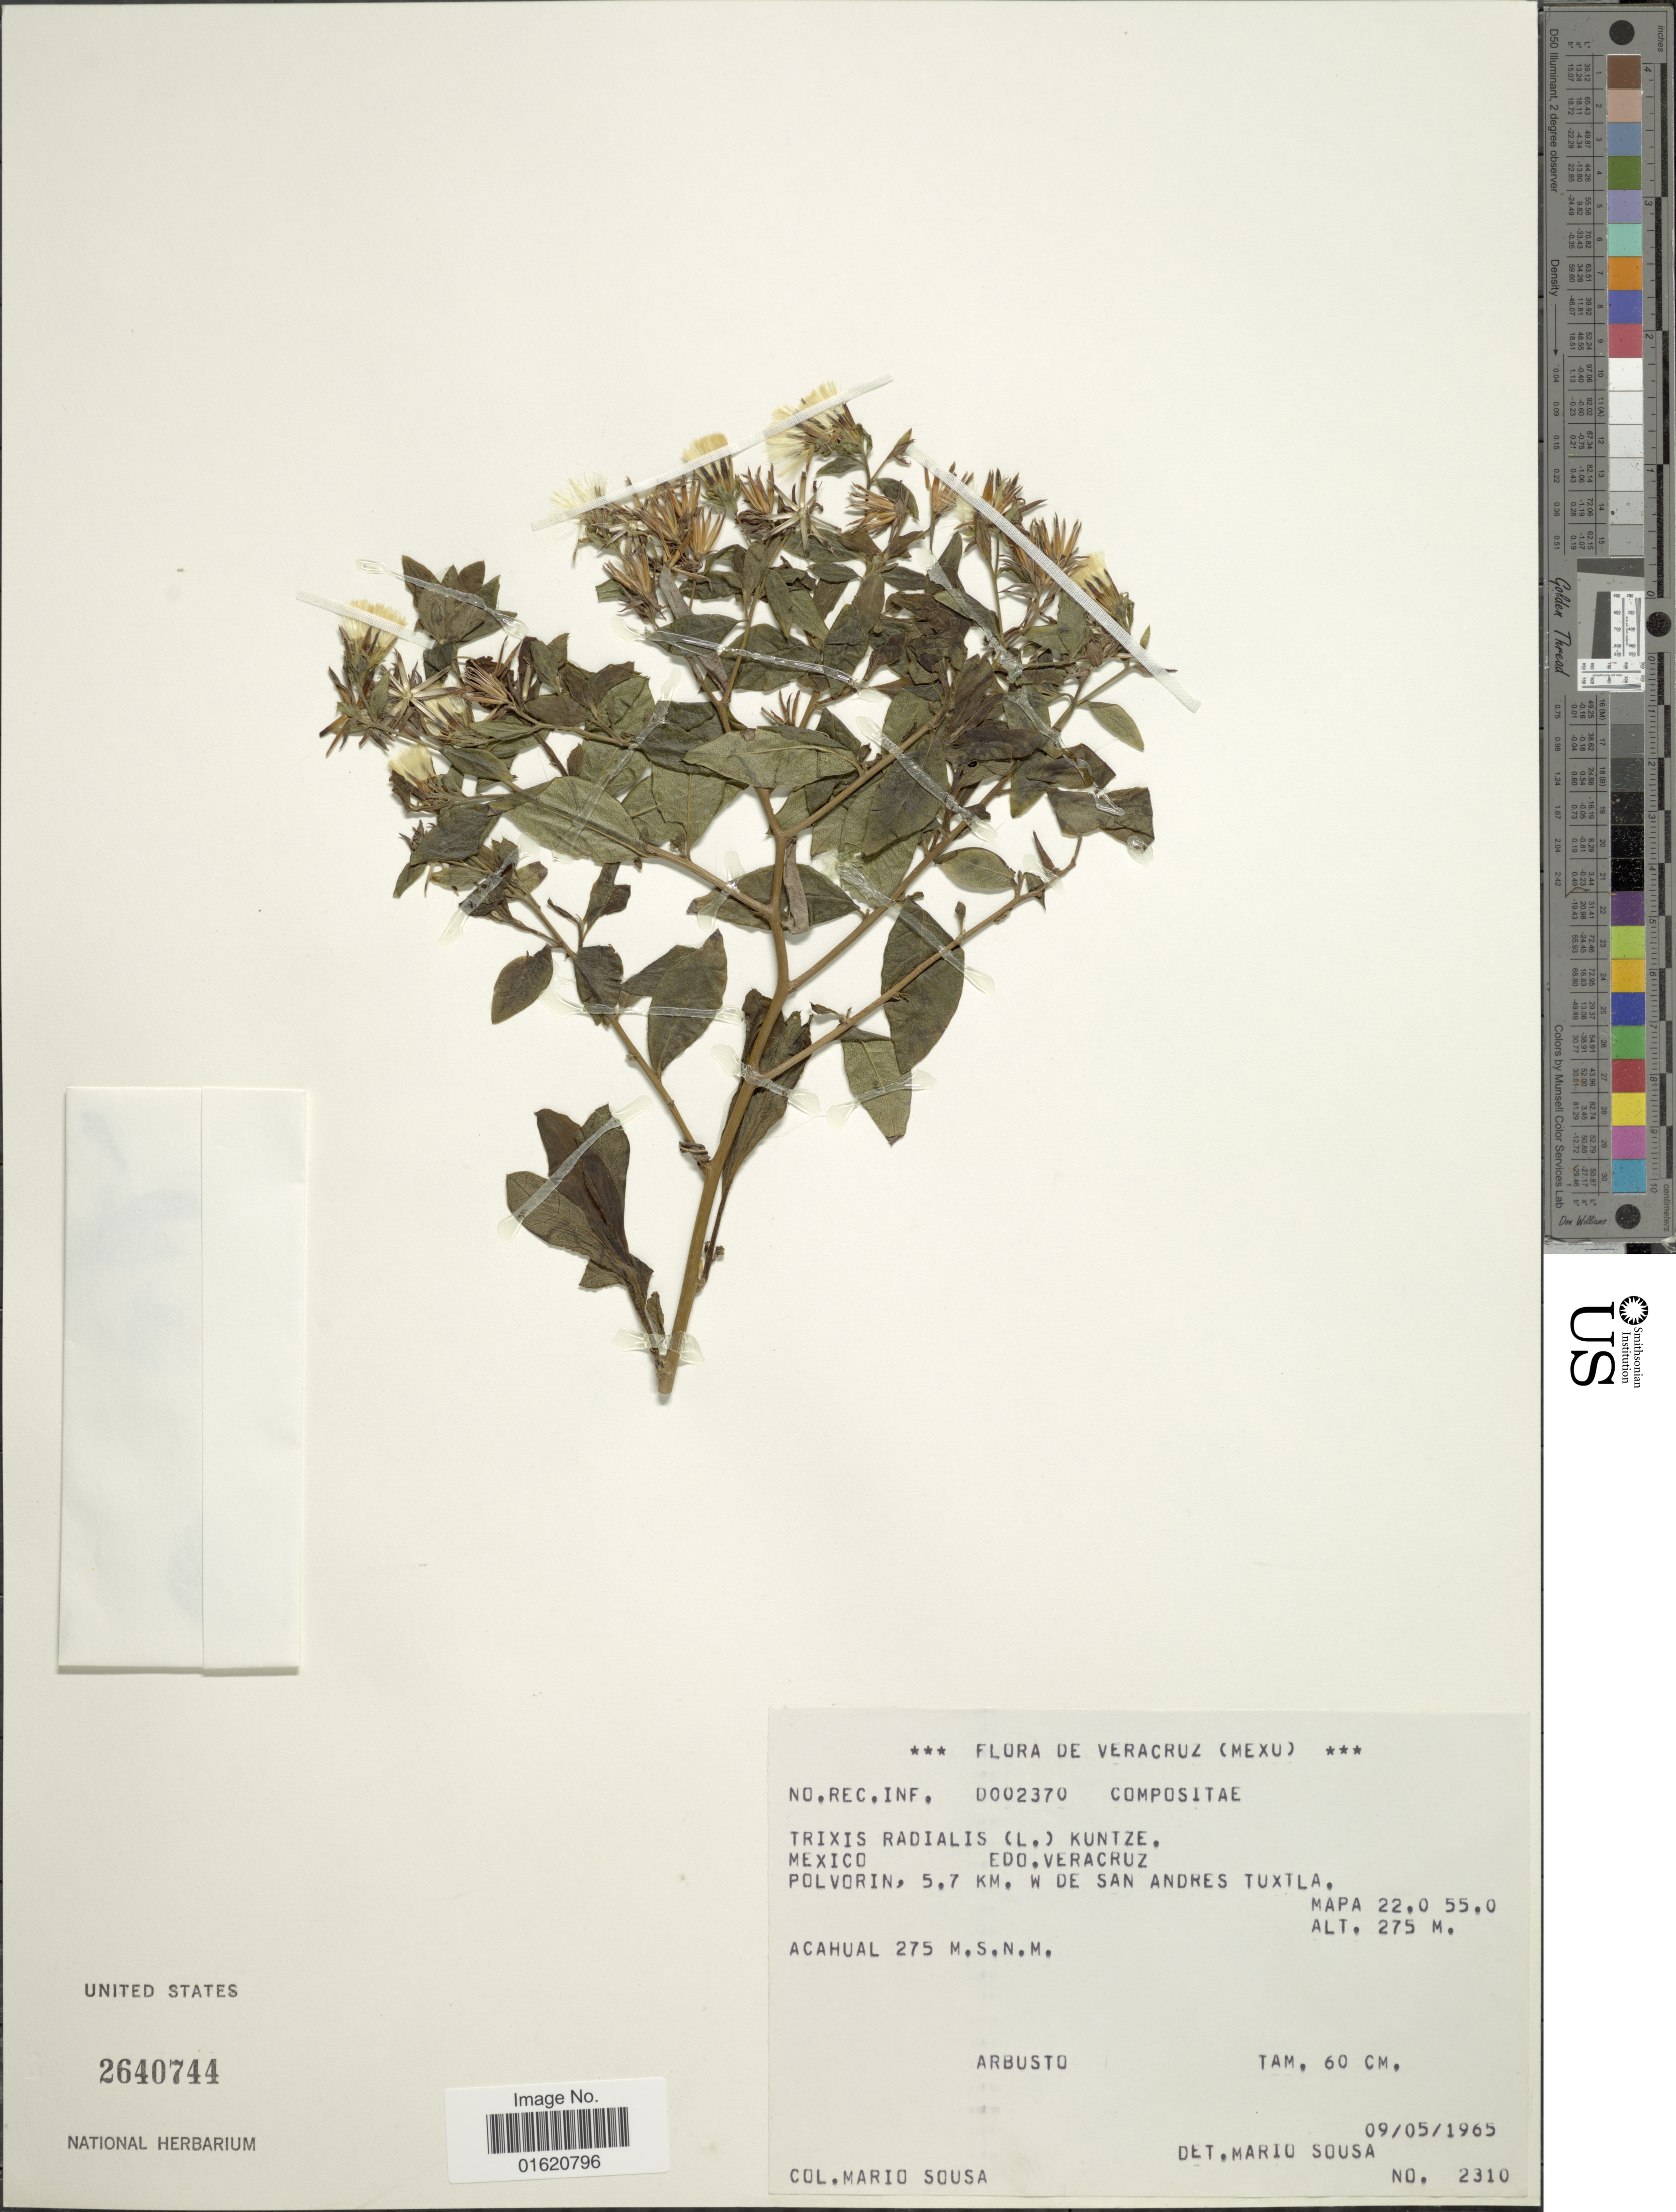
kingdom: Plantae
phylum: Tracheophyta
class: Magnoliopsida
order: Asterales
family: Asteraceae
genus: Trixis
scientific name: Trixis inula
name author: Crantz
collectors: M. Sousa S.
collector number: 2310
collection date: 1965-05-09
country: Mexico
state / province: Veracruz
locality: Polvorin, 5.7 km. W de San Andres Tuxila, Arbusto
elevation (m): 275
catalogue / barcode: US 2640744